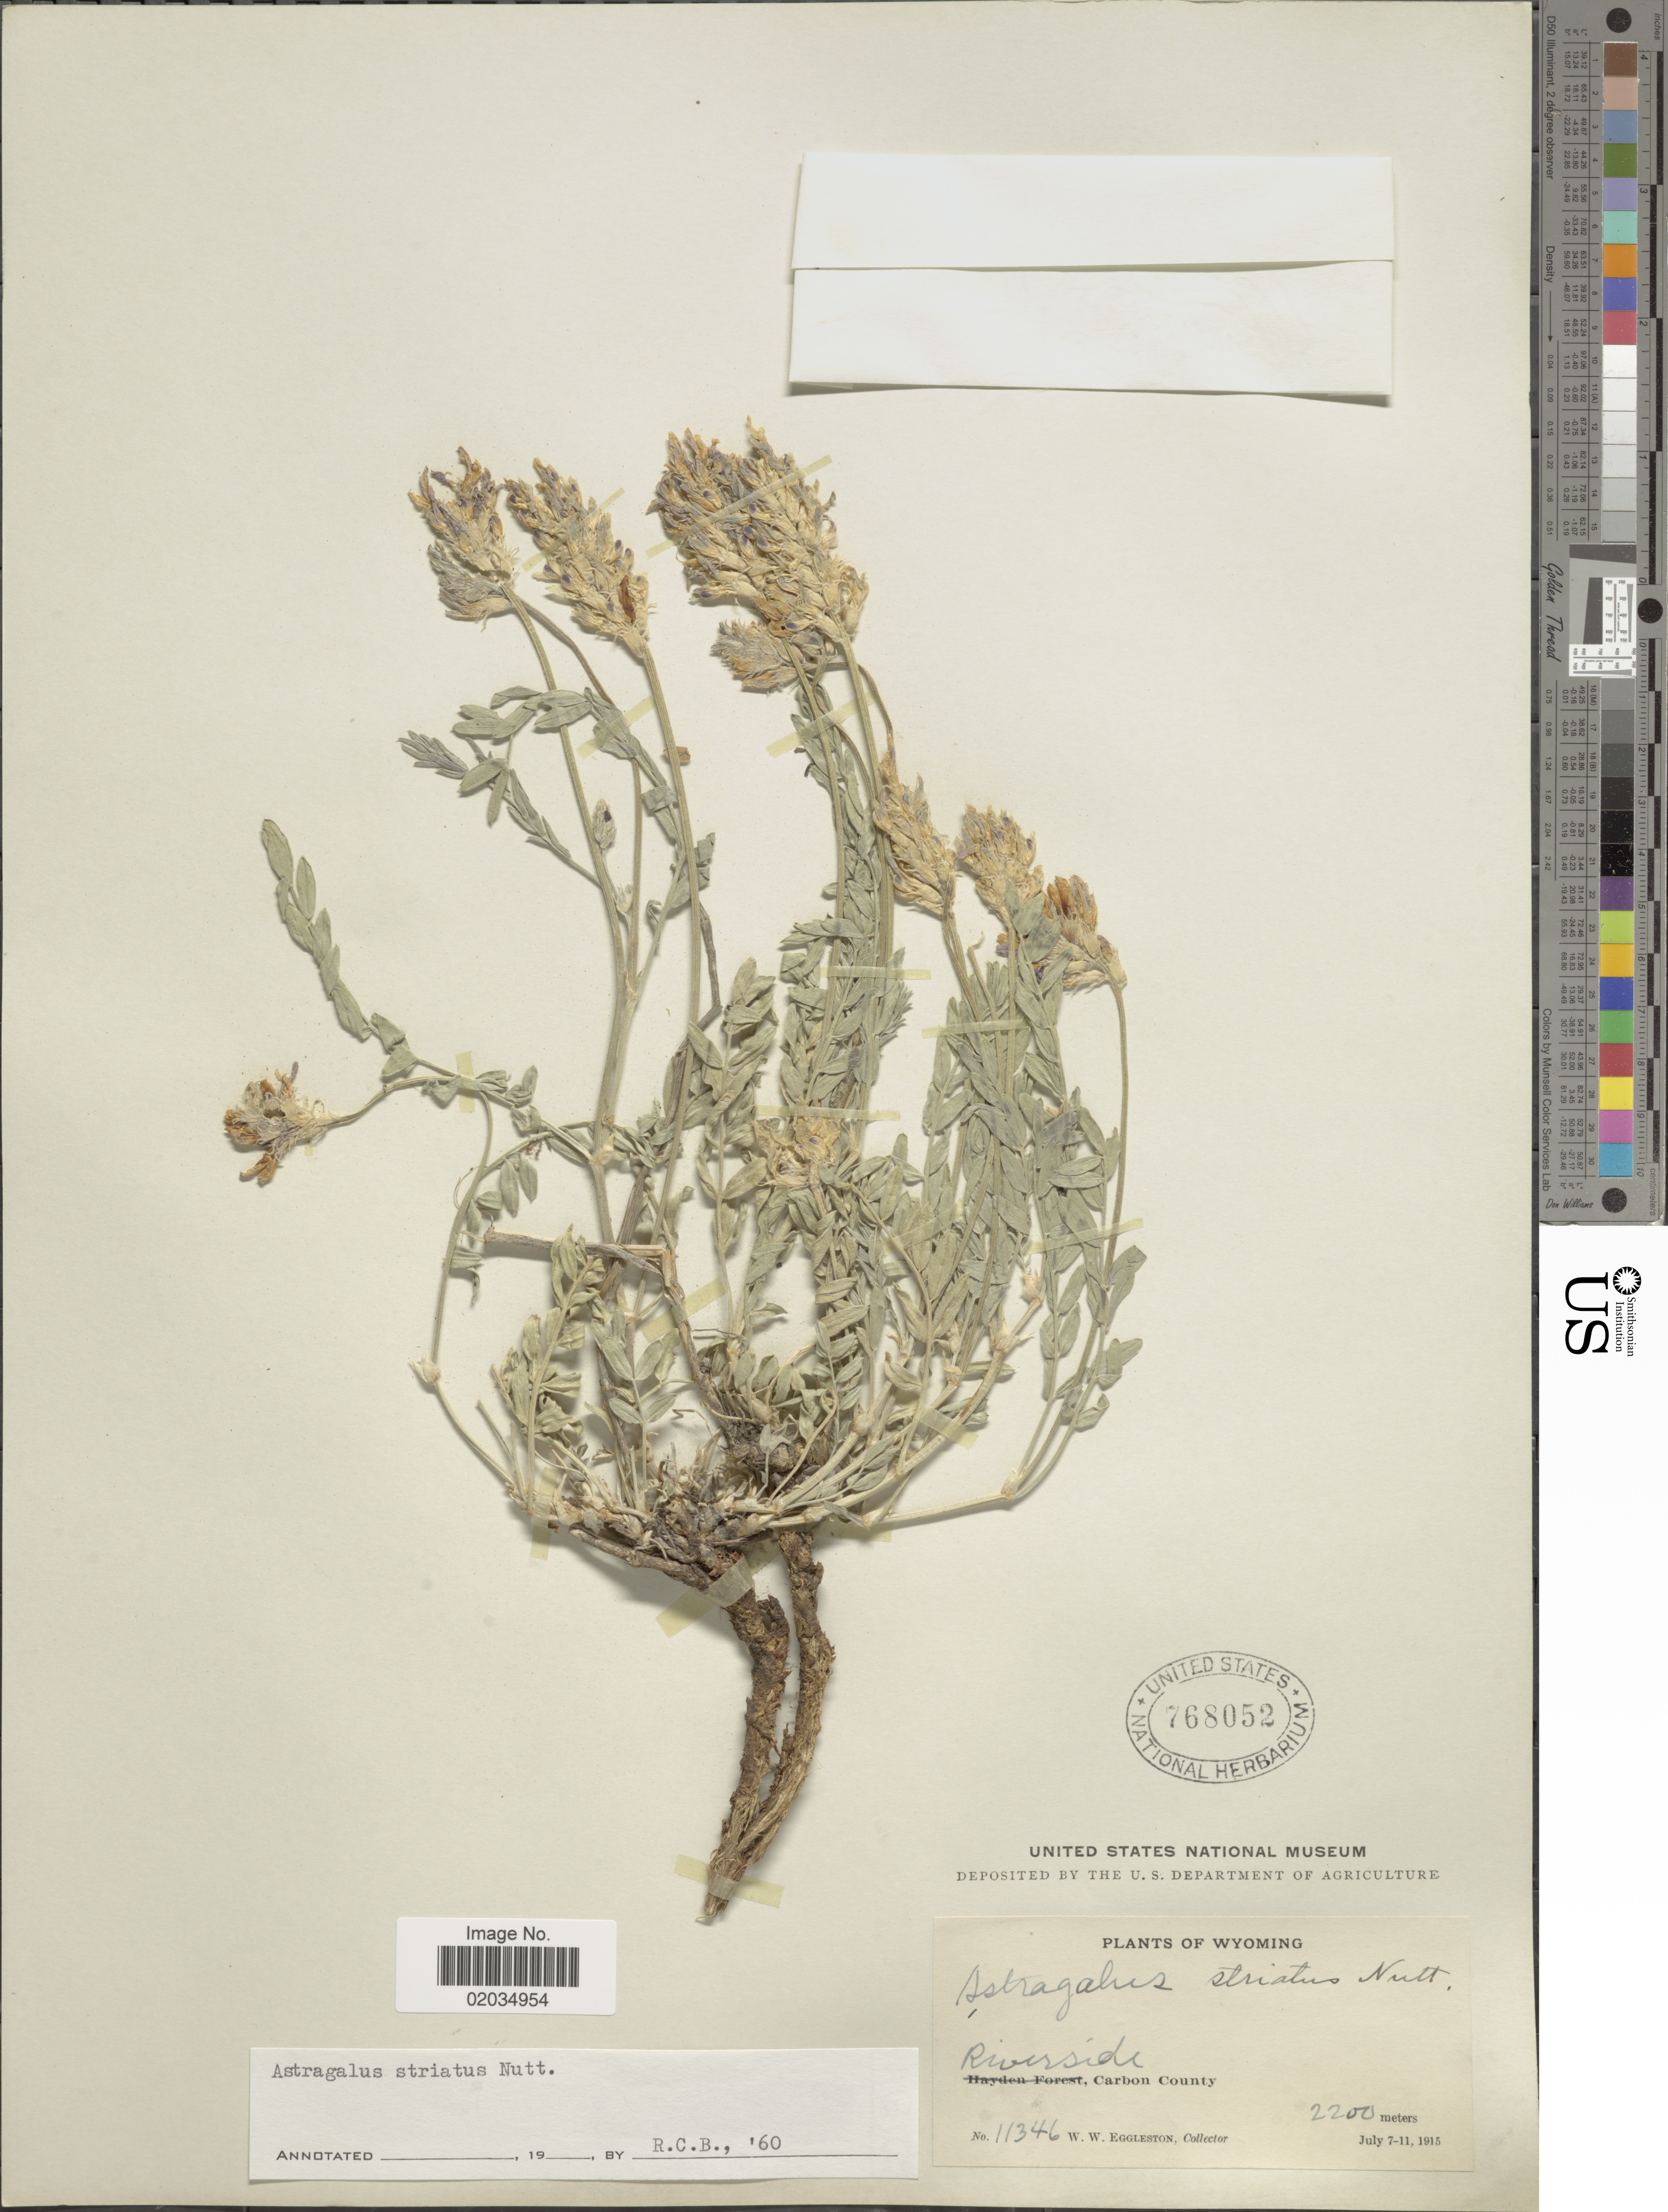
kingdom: Plantae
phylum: Tracheophyta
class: Magnoliopsida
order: Fabales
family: Fabaceae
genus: Astragalus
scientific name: Astragalus striatus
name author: Nutt.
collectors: W. W. Eggleston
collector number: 11346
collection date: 1915-07-07/1915-07-11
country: United States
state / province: Wyoming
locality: Riverside Carbon County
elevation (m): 2200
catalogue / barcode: US 768052